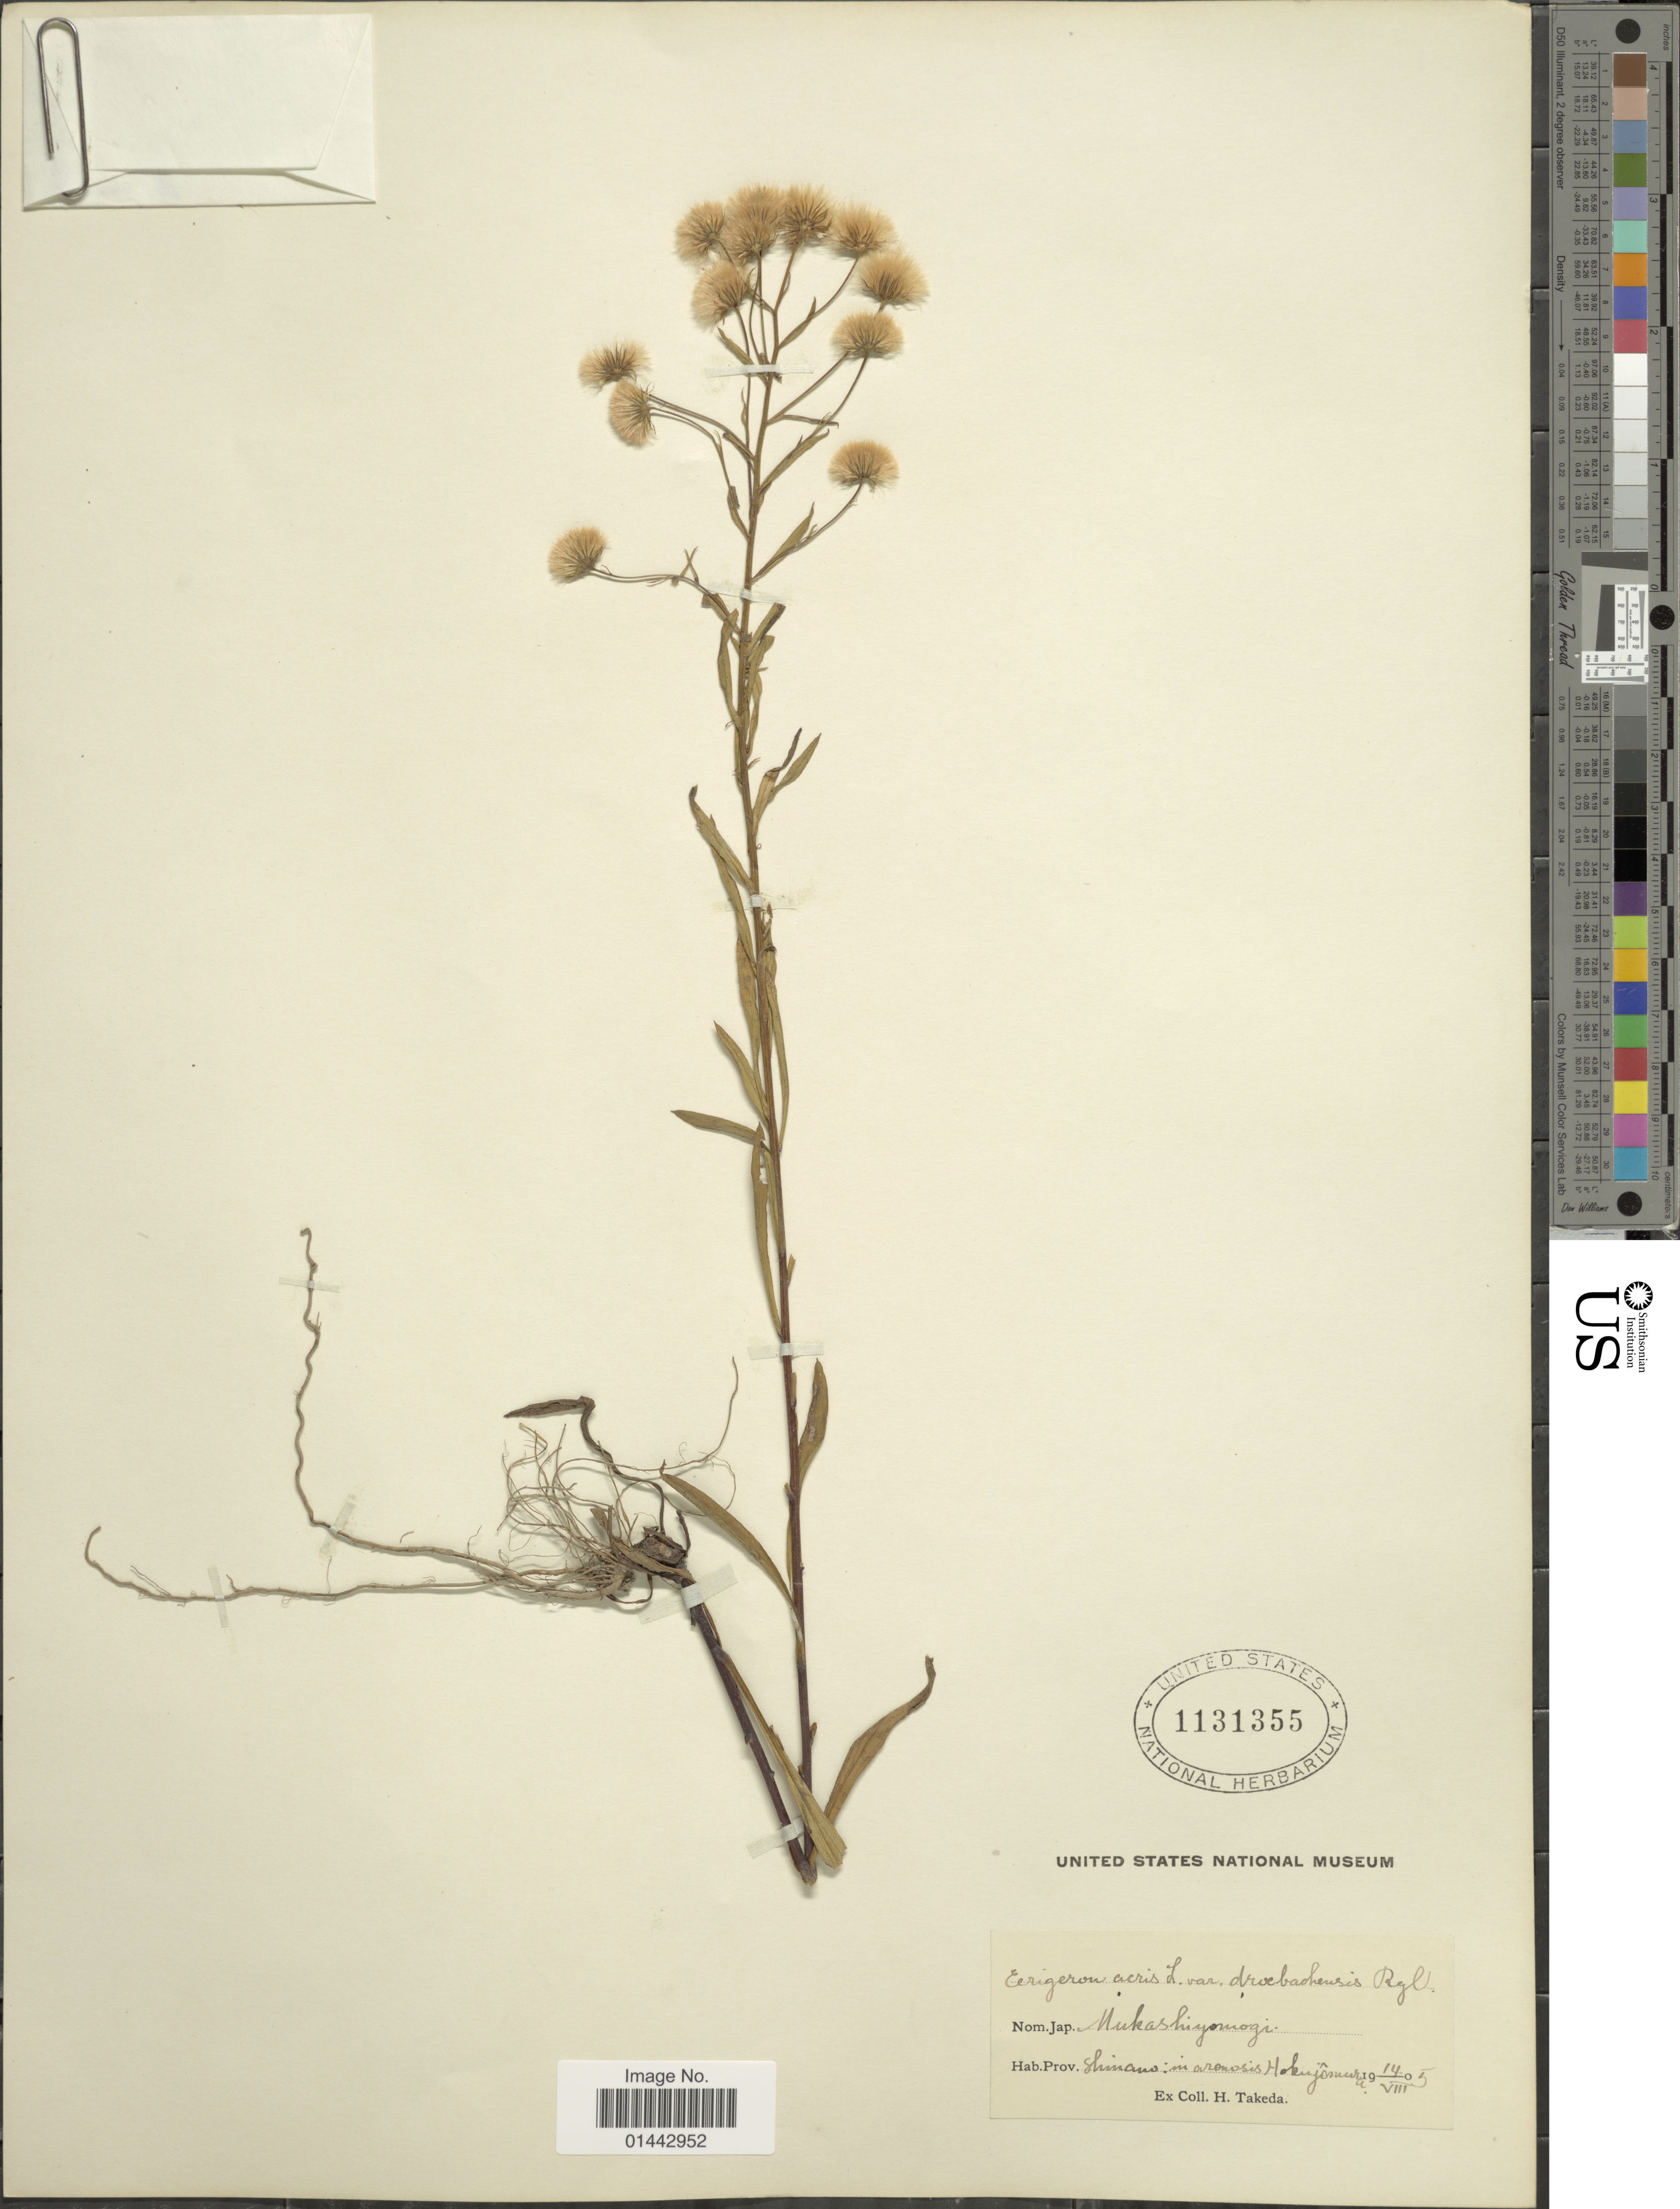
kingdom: Plantae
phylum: Tracheophyta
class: Magnoliopsida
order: Asterales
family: Asteraceae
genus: Erigeron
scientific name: Erigeron acris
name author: L.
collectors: H. Takeda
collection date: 1905-08-14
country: Japan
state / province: Simane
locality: In arenosis Hokujomura.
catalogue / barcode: US 1131355